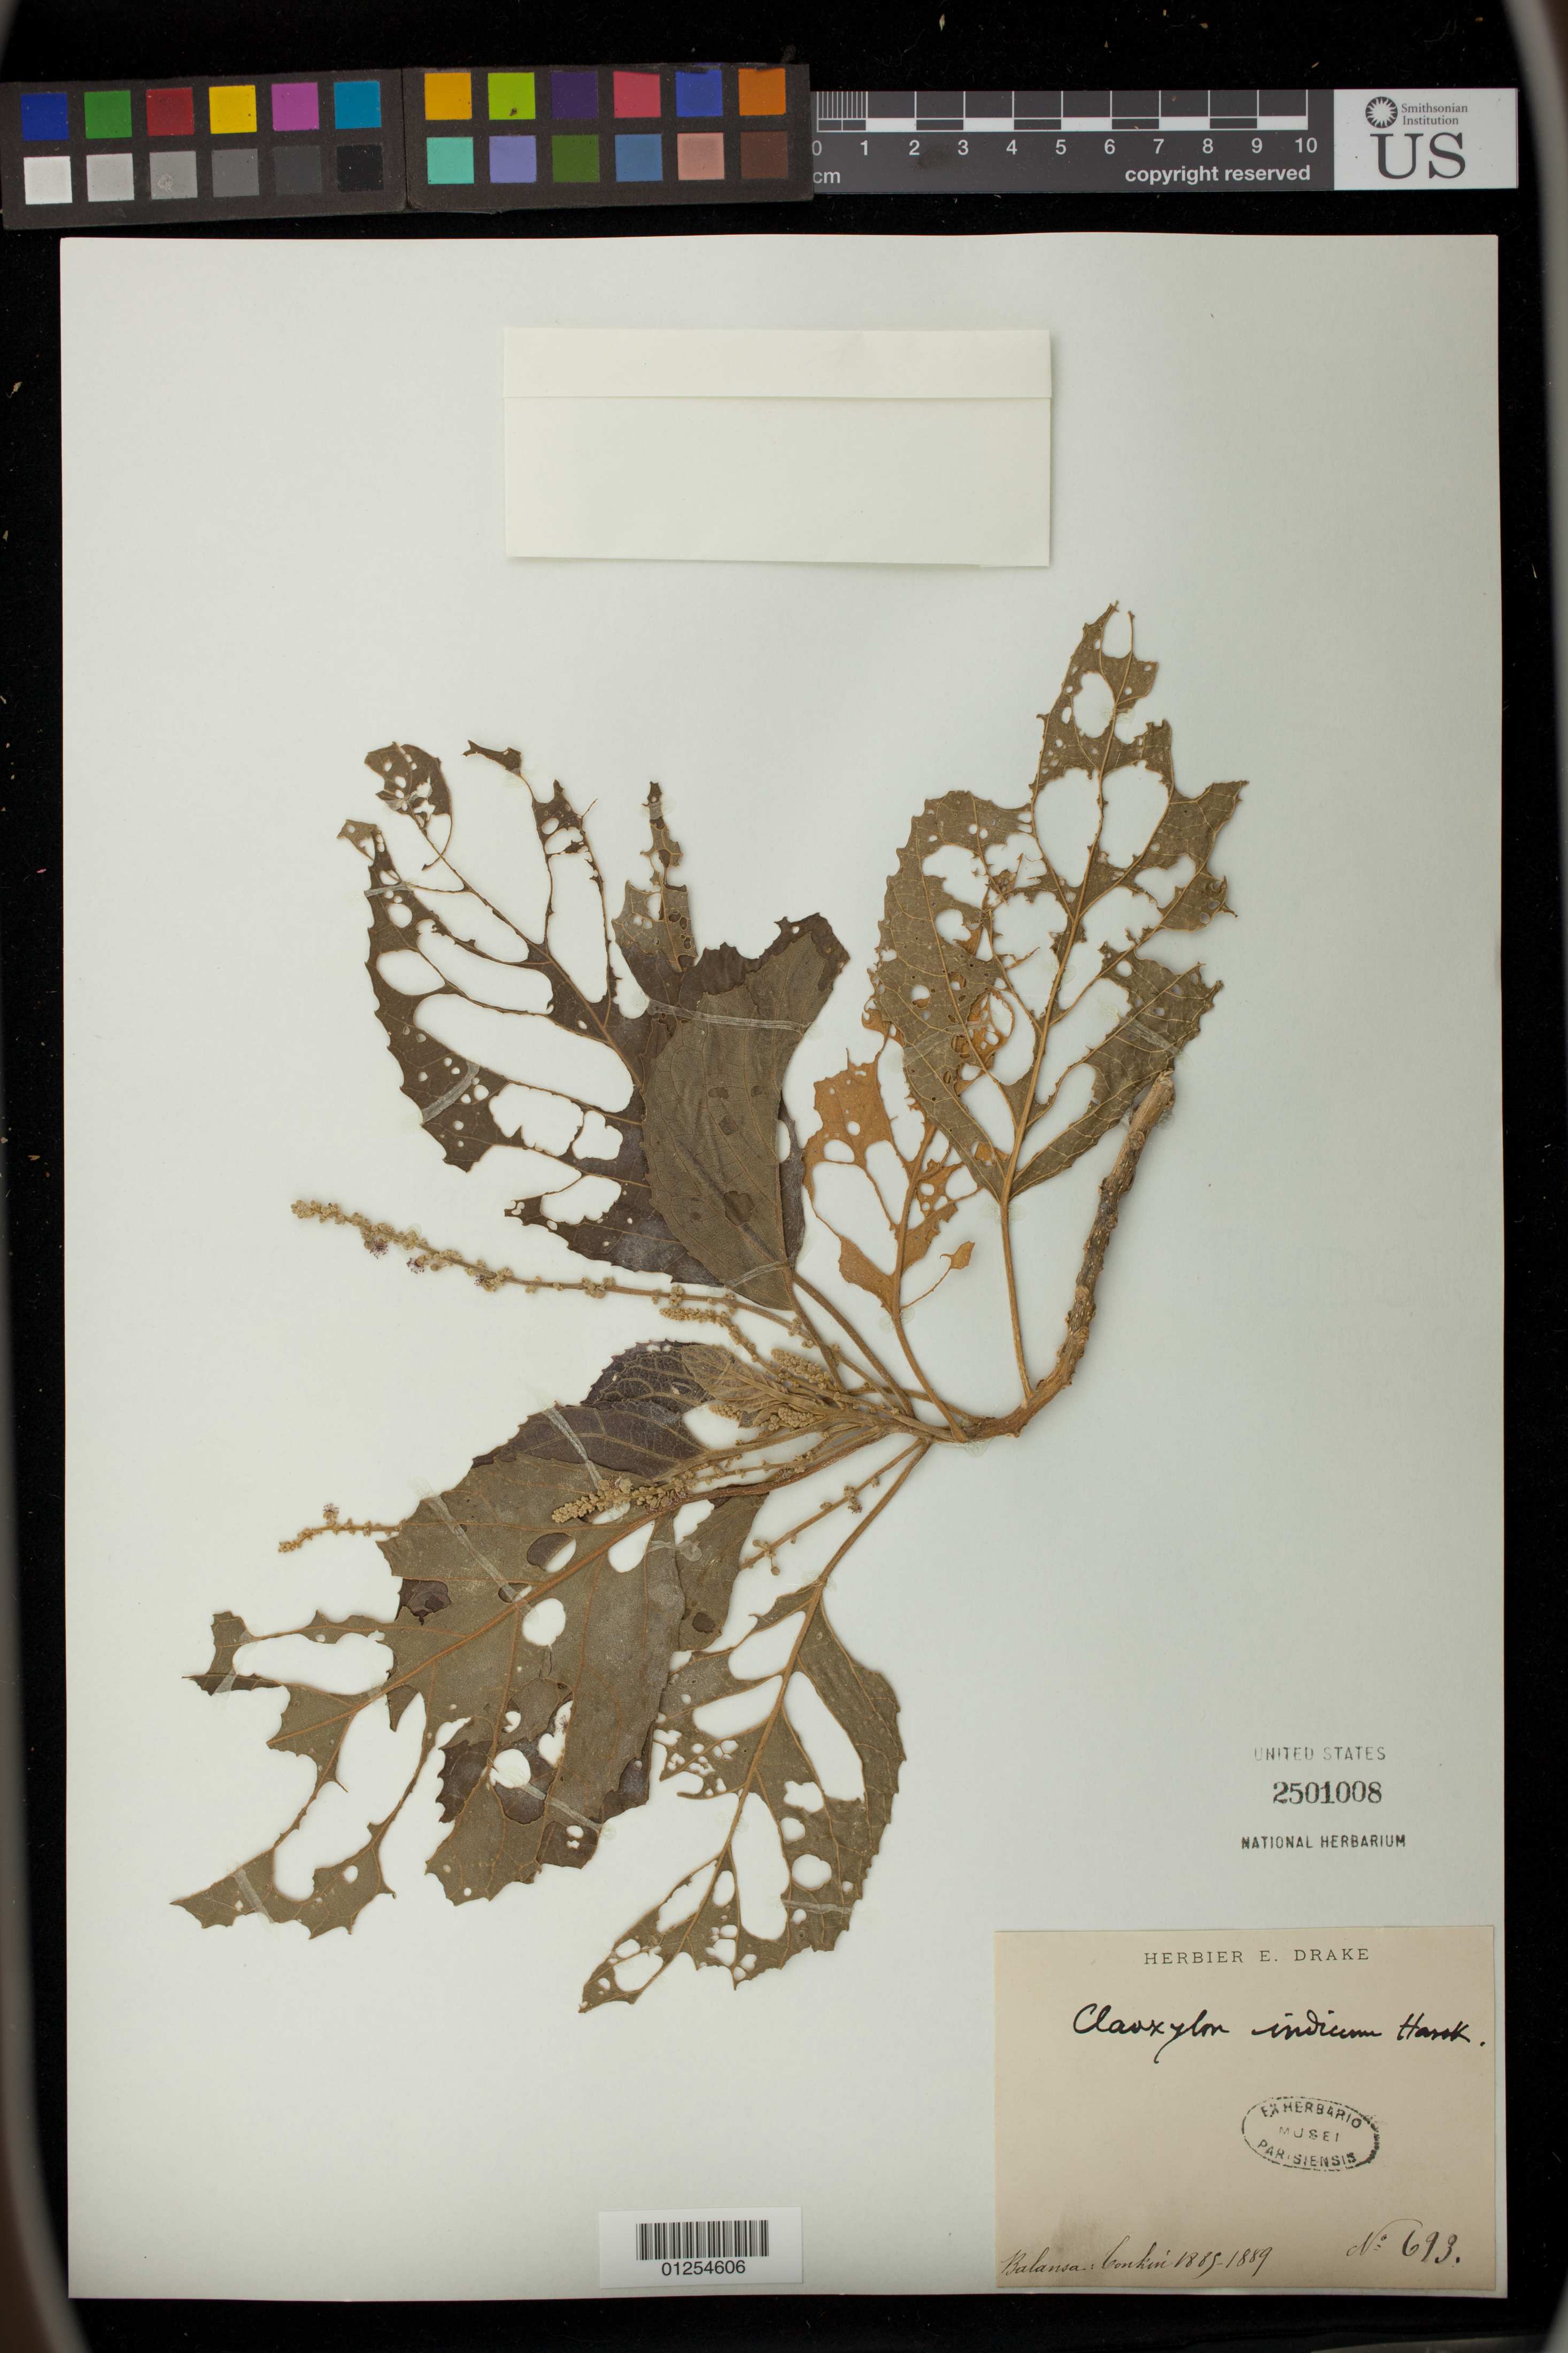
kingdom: Plantae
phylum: Tracheophyta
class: Magnoliopsida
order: Malpighiales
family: Euphorbiaceae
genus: Claoxylon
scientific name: Claoxylon indicum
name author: (Reinw. ex Blume) Hassk.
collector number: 693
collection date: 1888/1889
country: Vietnam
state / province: Tonkin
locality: Balansa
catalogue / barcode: US 2501008